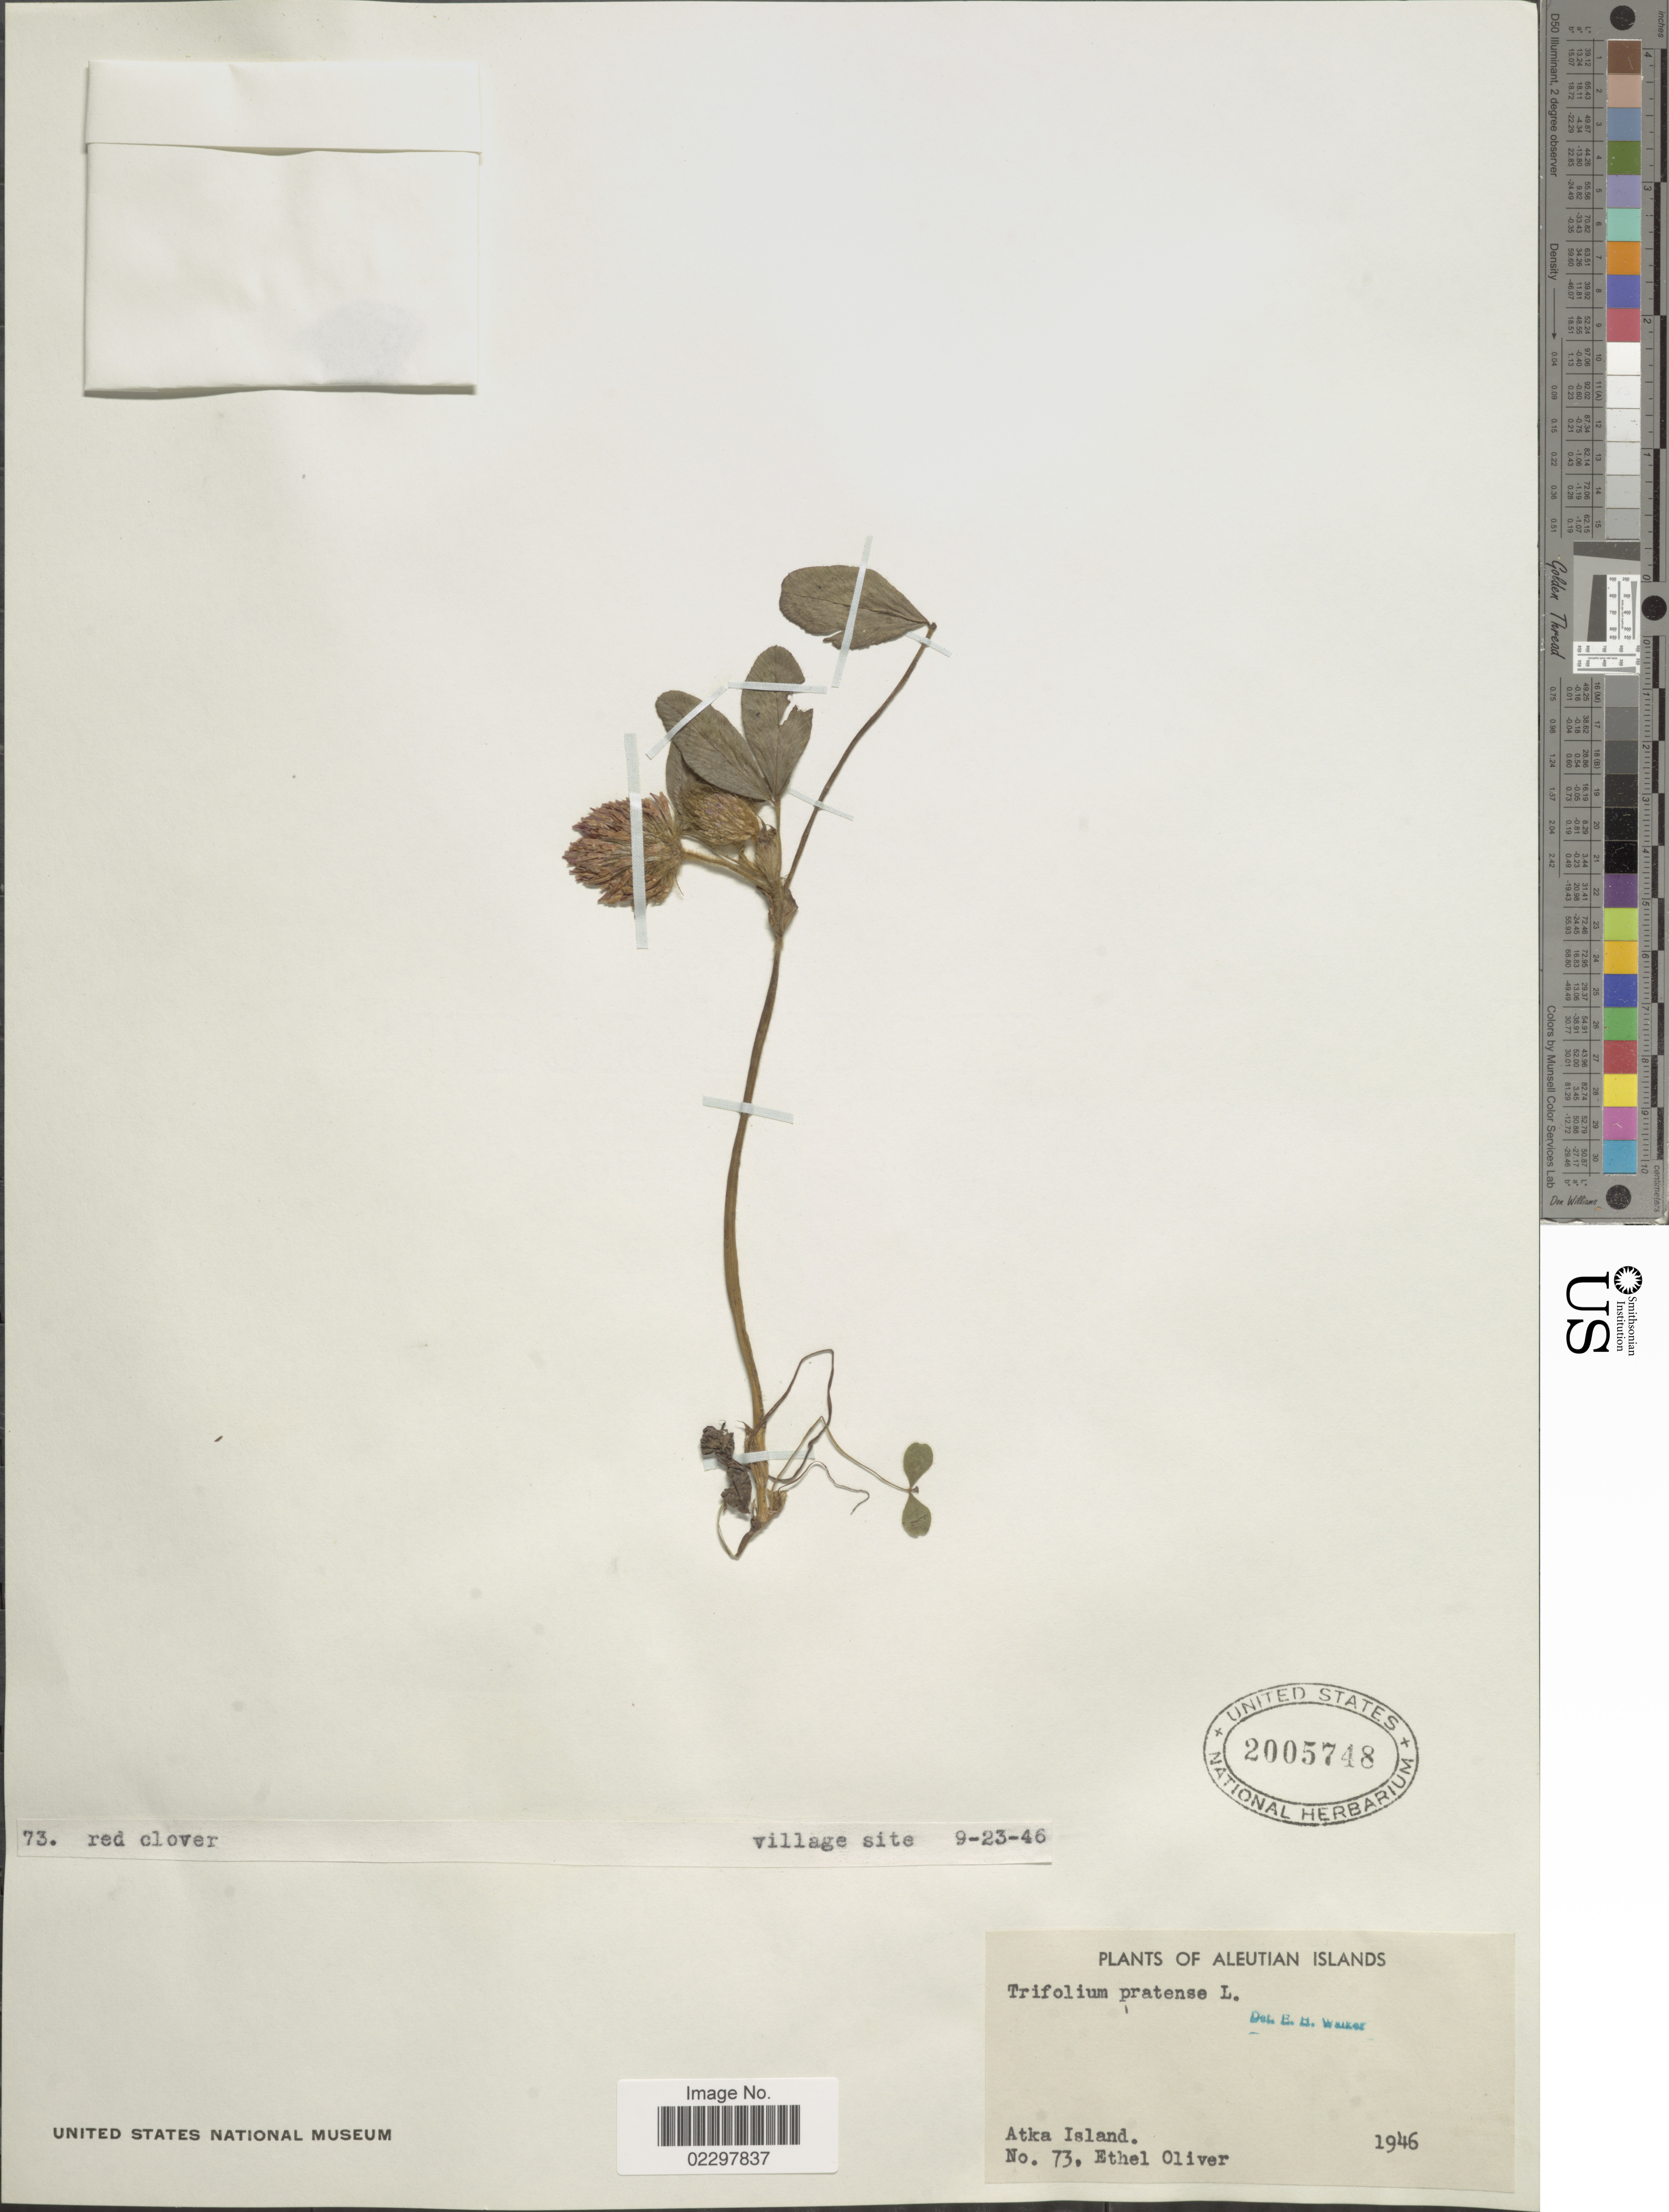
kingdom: Plantae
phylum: Tracheophyta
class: Magnoliopsida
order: Fabales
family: Fabaceae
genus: Trifolium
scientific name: Trifolium pratense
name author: L.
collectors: E. Oliver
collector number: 73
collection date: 1946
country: United States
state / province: Alaska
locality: Aleutian Islands, Atka Island.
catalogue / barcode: US 2005748